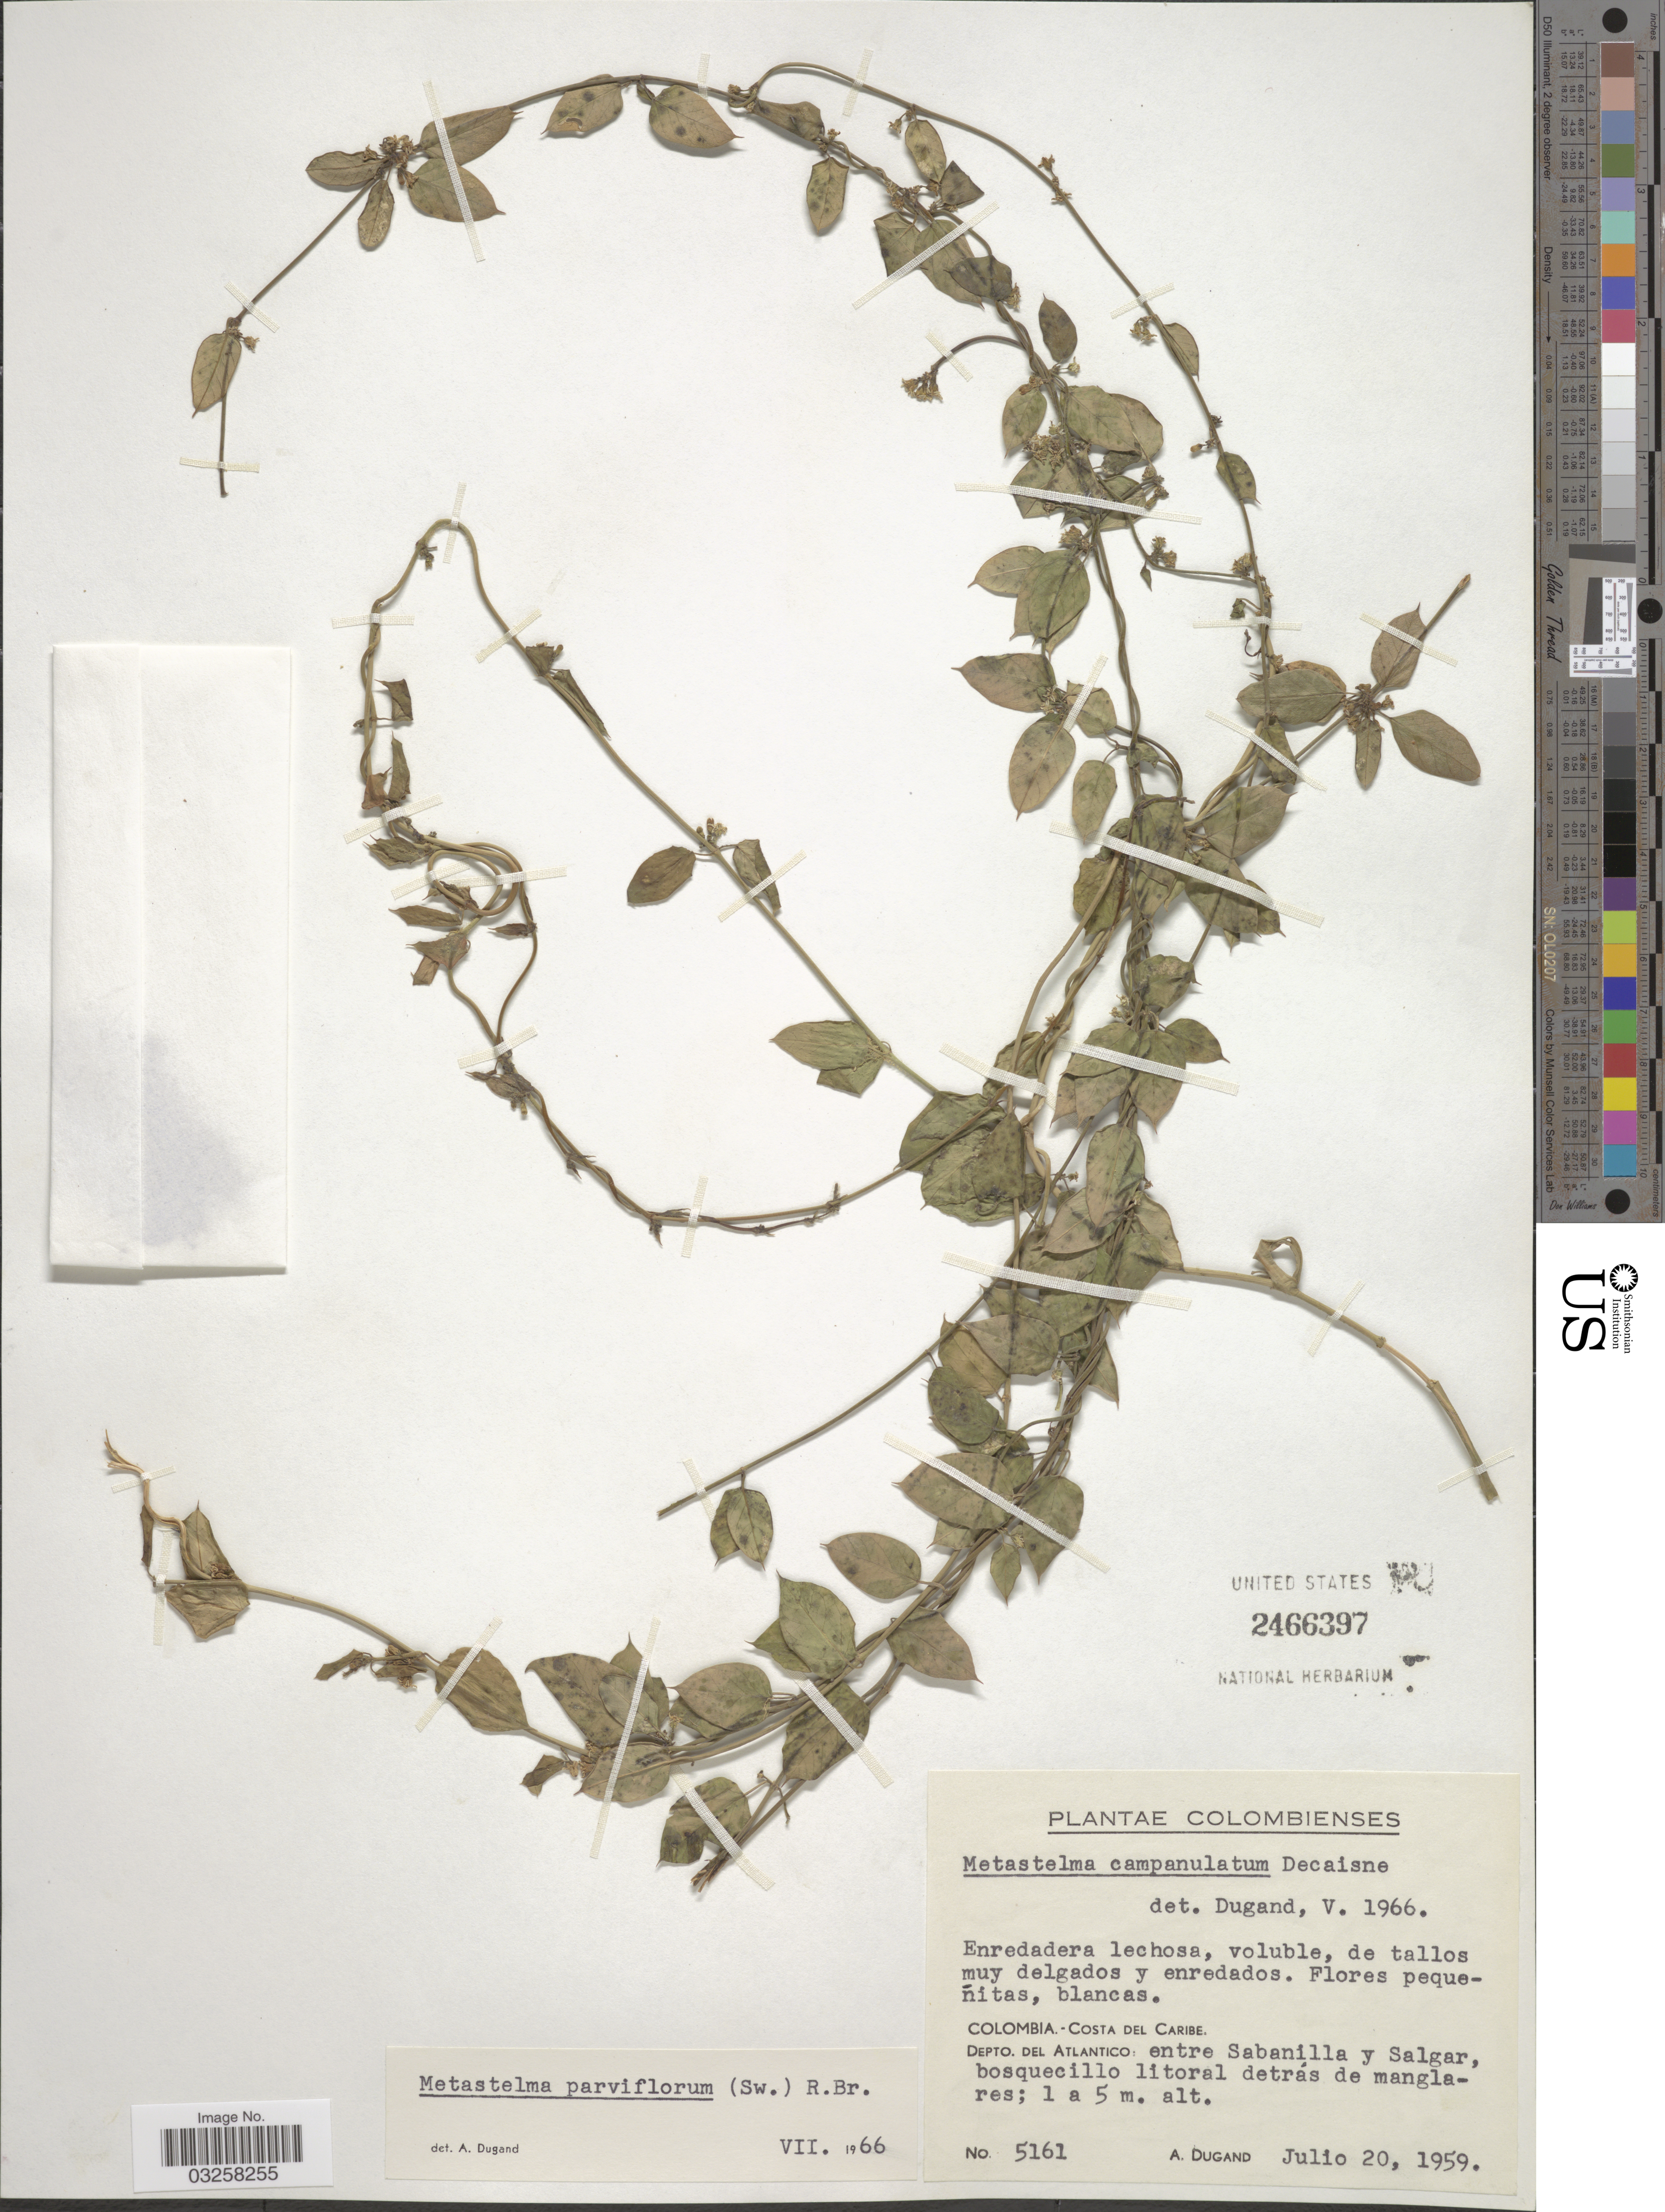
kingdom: Plantae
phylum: Tracheophyta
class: Magnoliopsida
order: Gentianales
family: Apocynaceae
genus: Metastelma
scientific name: Metastelma parviflorum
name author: (Sw.) Schult.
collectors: A. Dugand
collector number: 5161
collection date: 1959-07-20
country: Colombia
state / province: Atlántico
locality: Costa del Caribe. Depto. del Atlantico: entre Sabanilla y Salgar, bosquecillo litoral detrás de manglares.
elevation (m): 1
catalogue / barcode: US 2466397